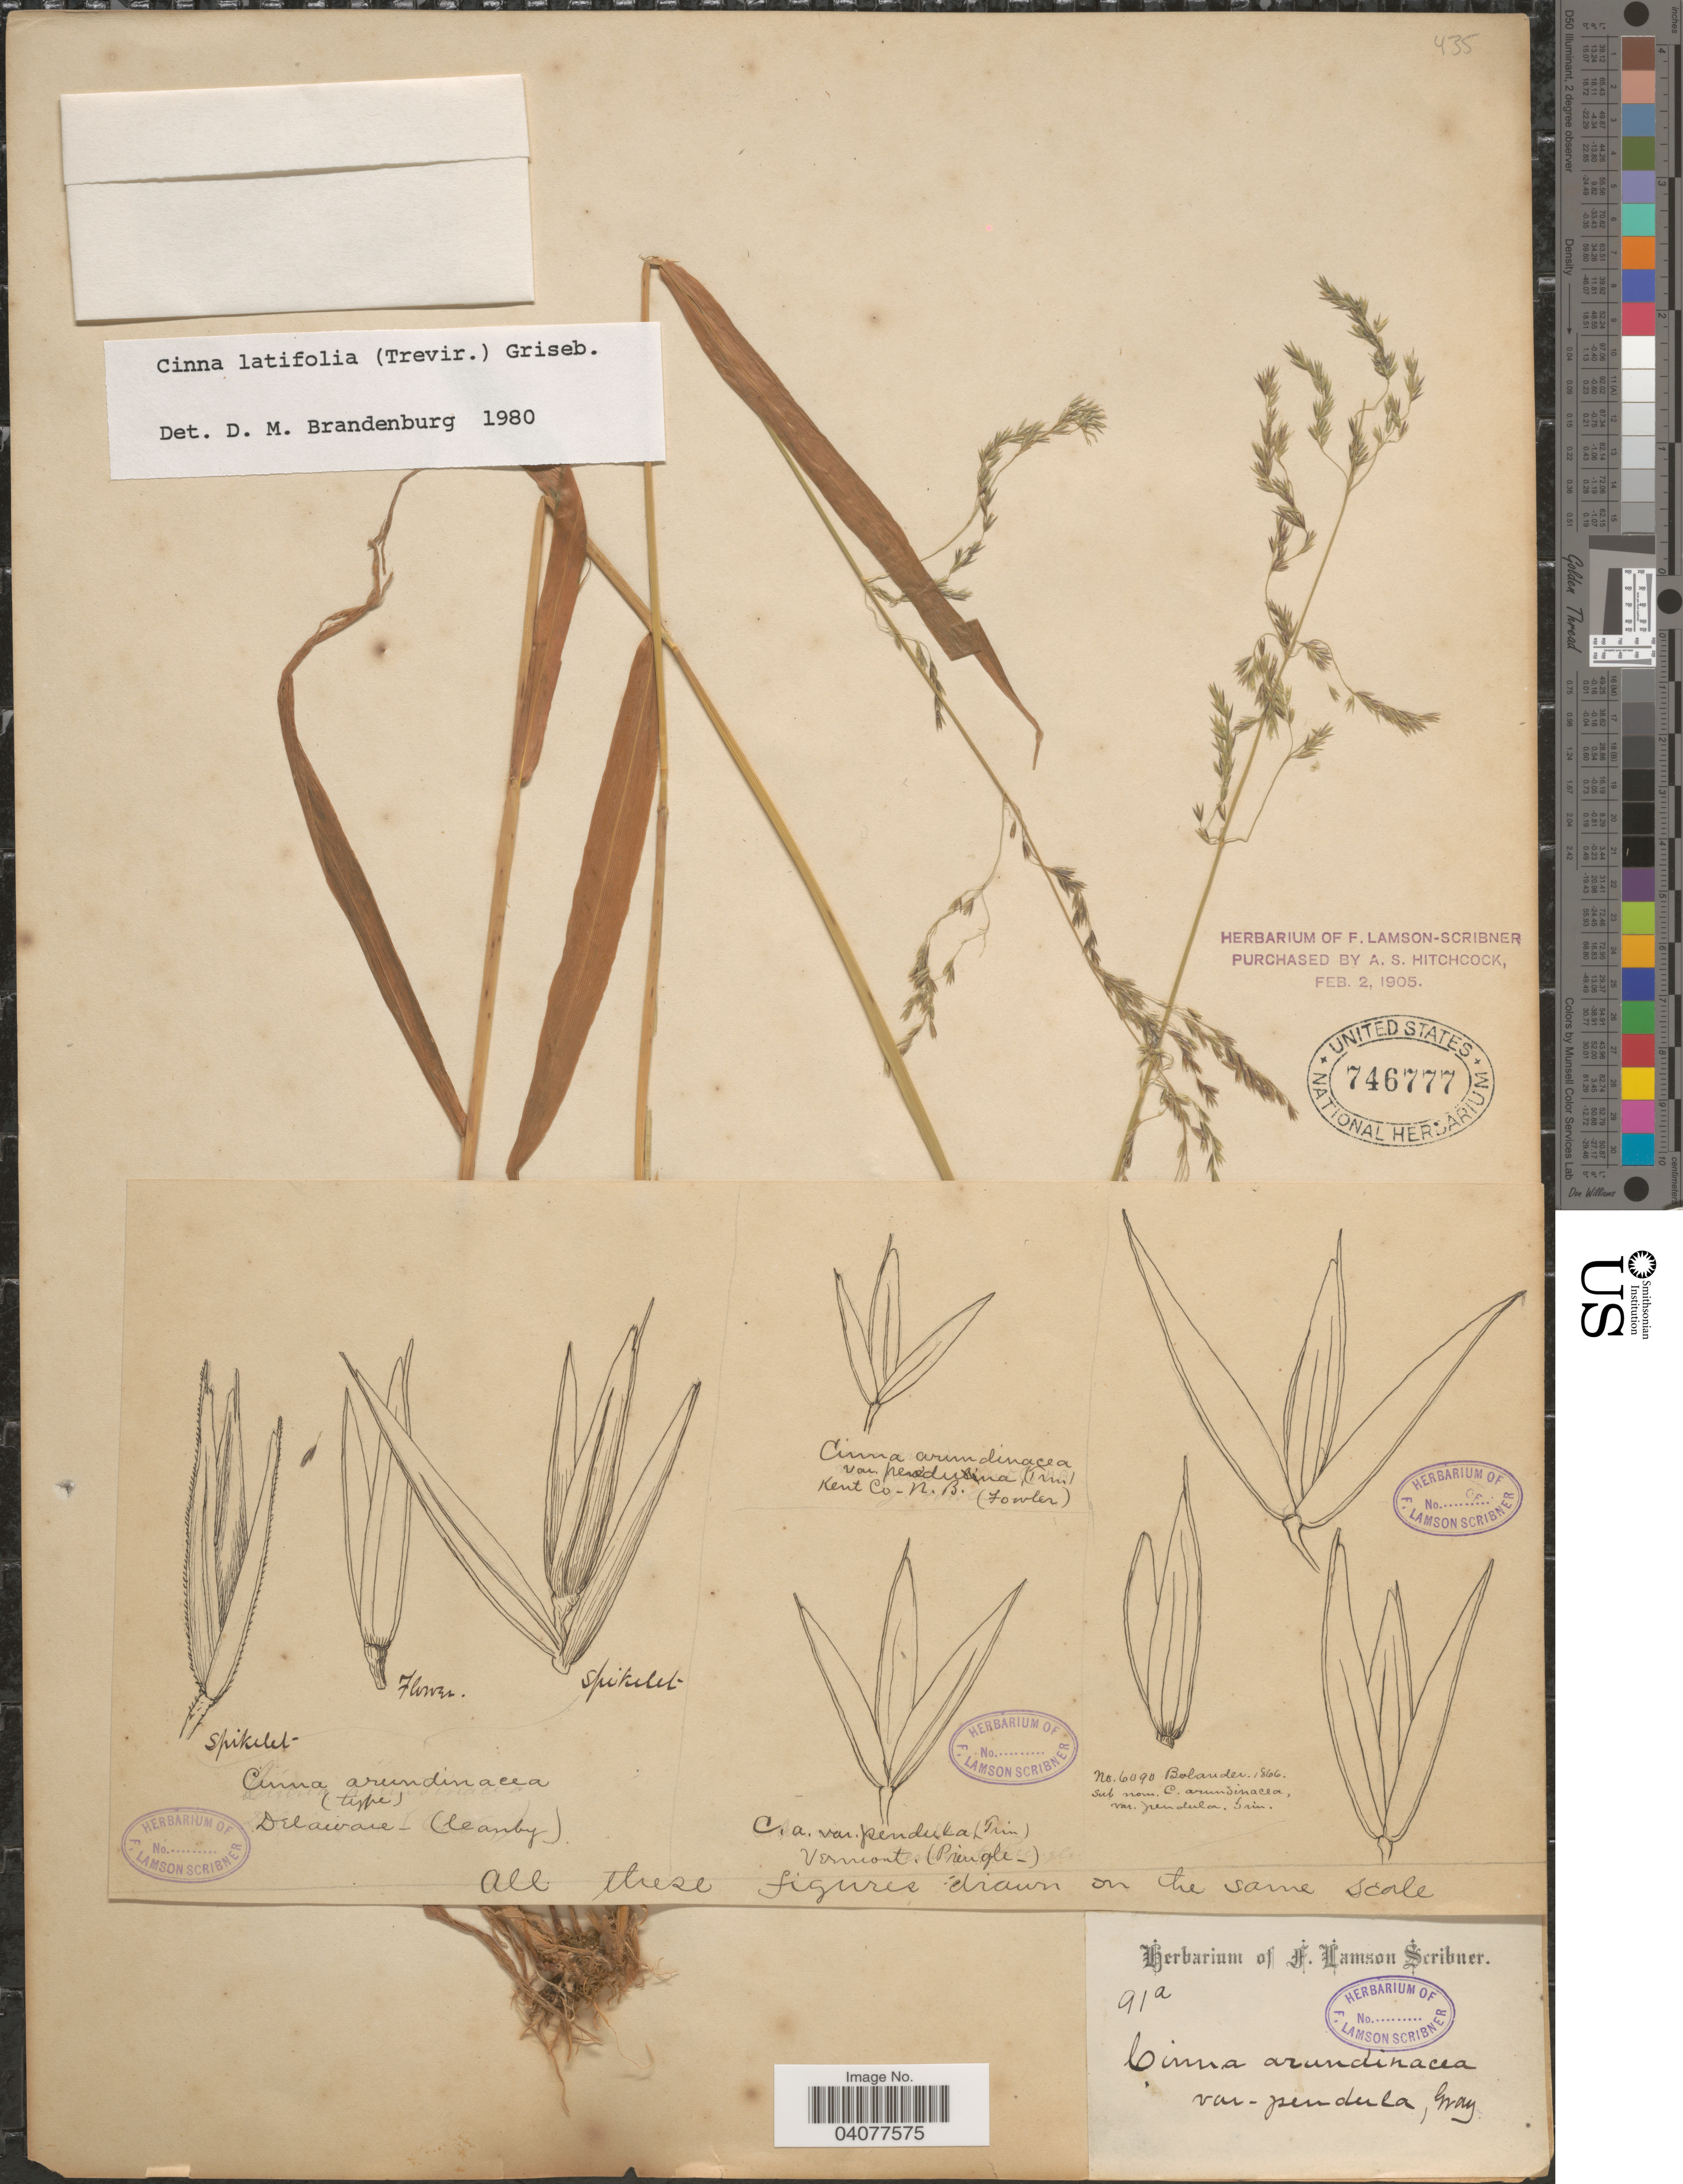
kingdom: Plantae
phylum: Tracheophyta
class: Liliopsida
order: Poales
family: Poaceae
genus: Cinna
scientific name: Cinna latifolia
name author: (Trevir. ex Goeppert) Griseb.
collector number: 6090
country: United States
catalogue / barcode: US 746777-4